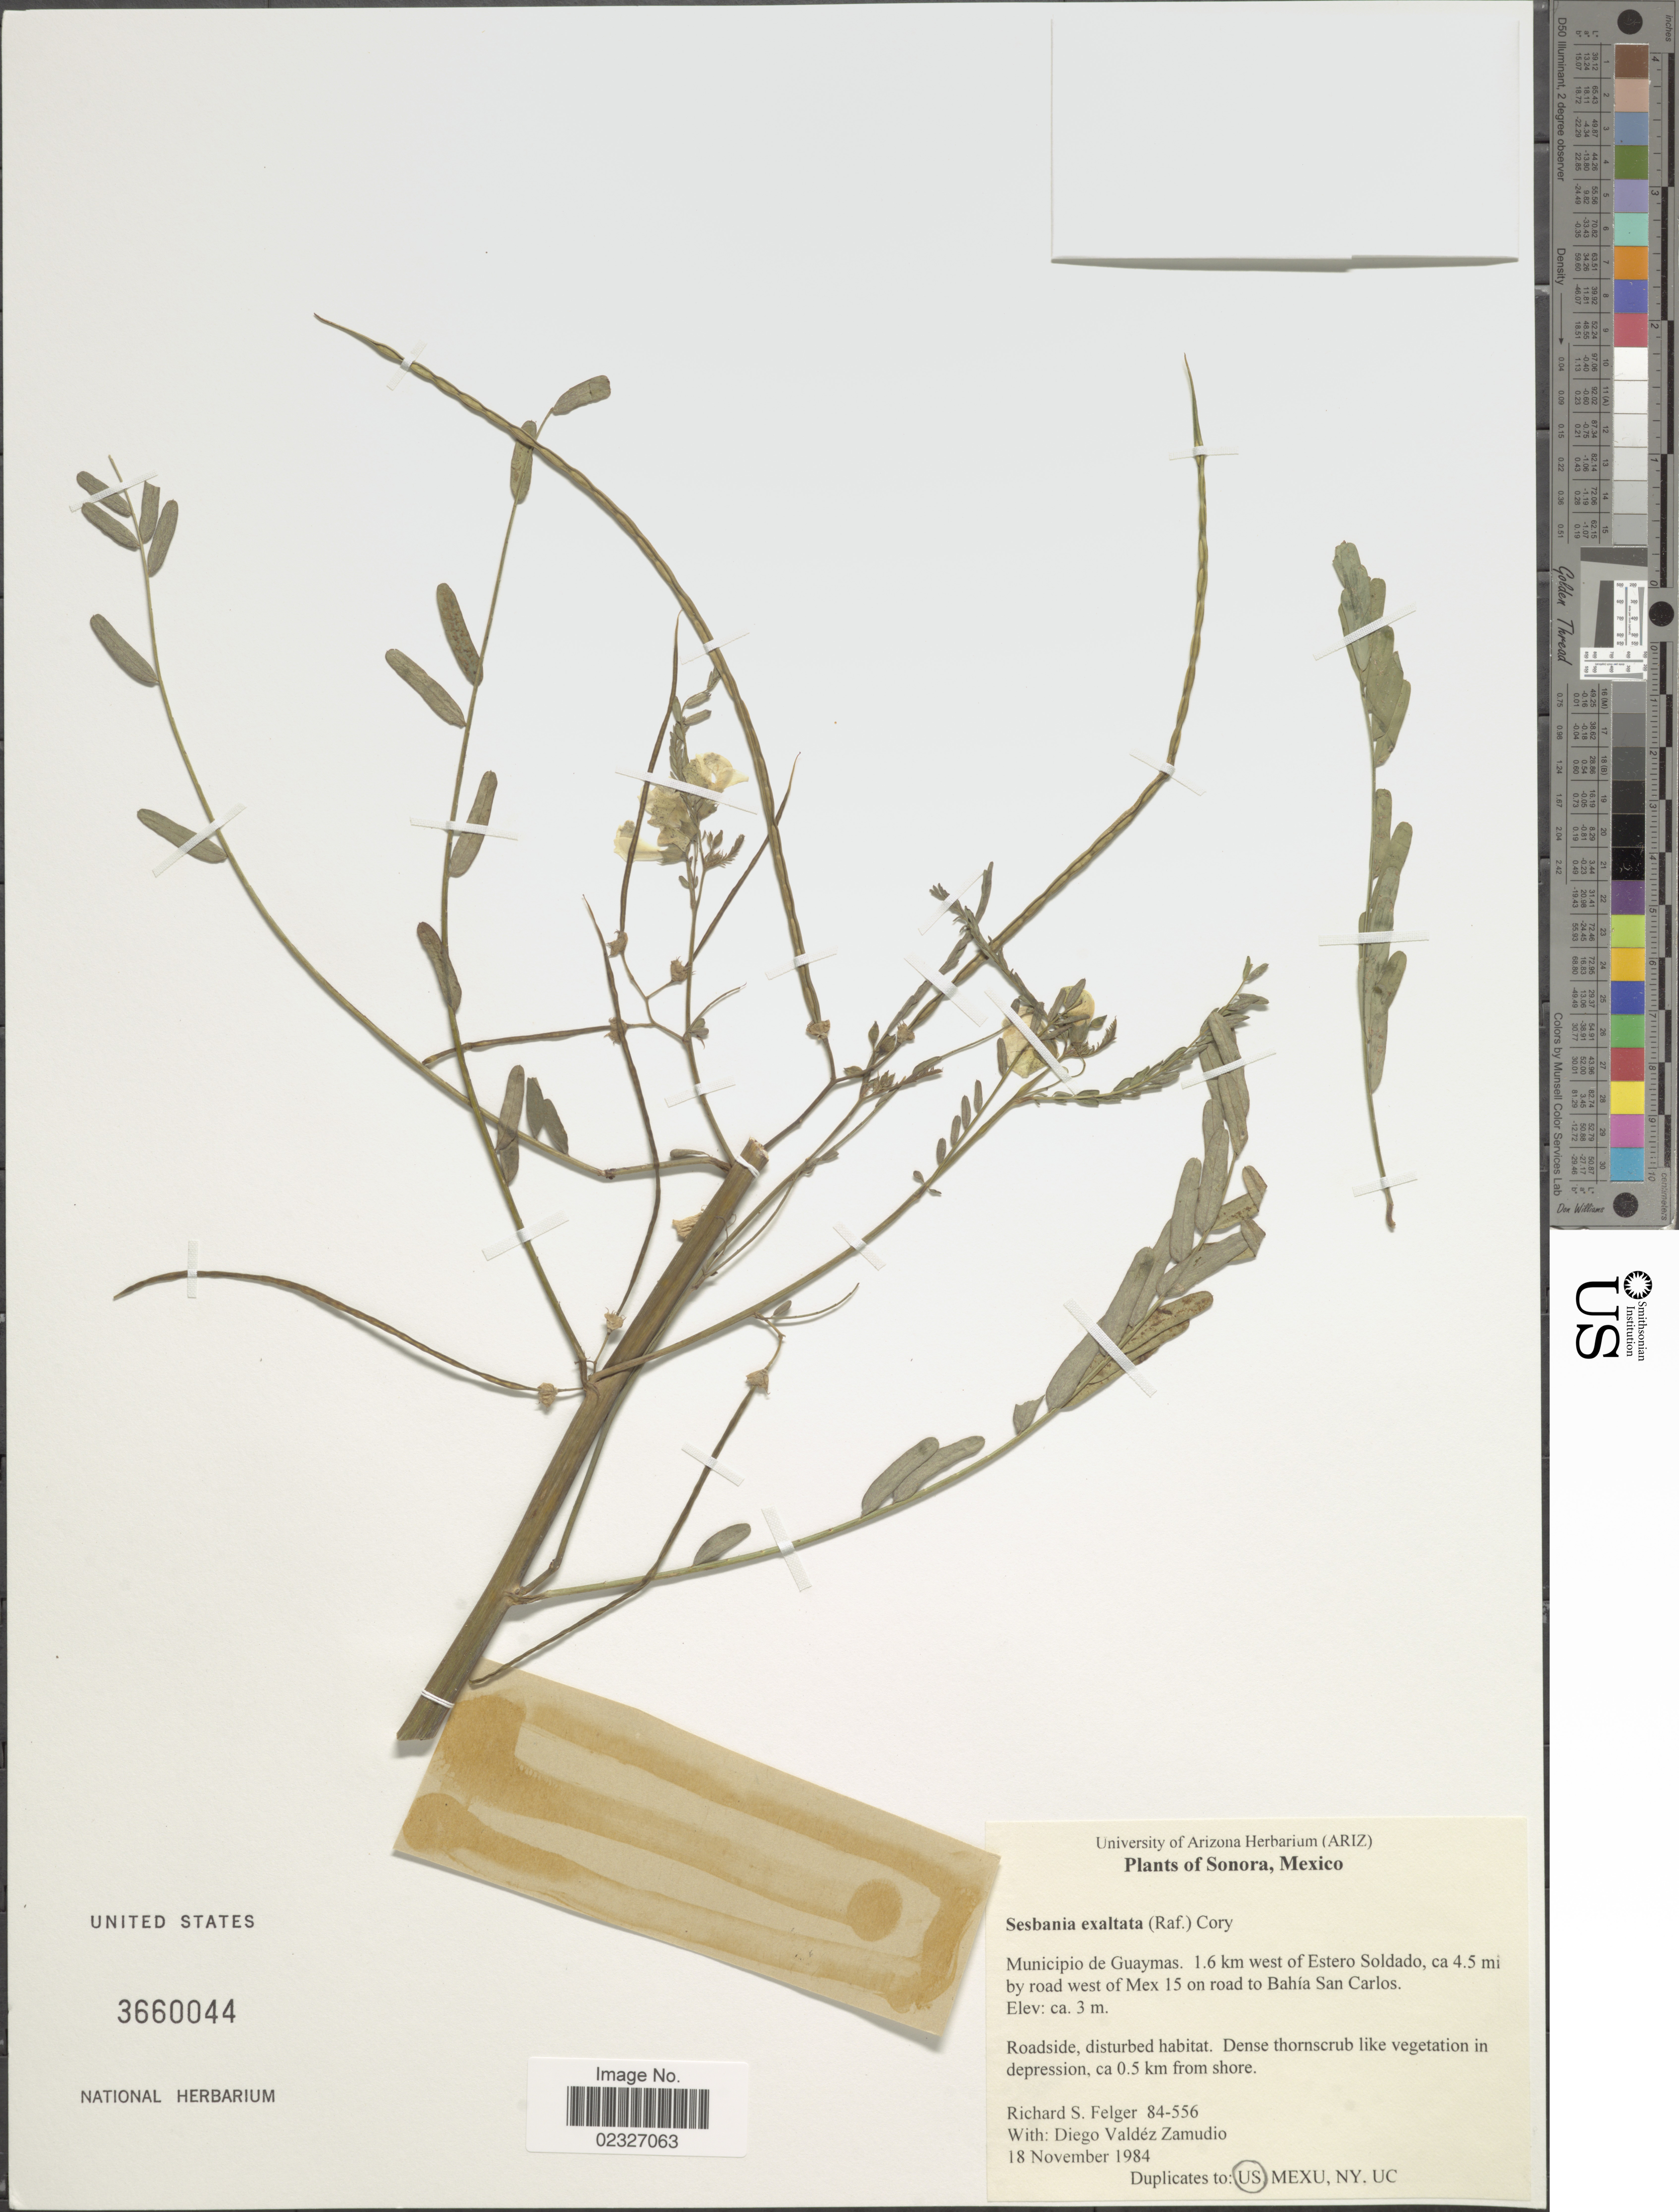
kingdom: Plantae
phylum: Tracheophyta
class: Magnoliopsida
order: Fabales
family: Fabaceae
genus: Sesbania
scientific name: Sesbania exaltata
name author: (Raf.) Cory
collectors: R. S. Felger & D. Valdez-Zamudio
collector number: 84-556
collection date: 1984-11-18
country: Mexico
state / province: Sonora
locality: Municipio de Guaymas. 1.6 km west of Estero Soldado, ca 4.5 mi by road west of Mex 15 on road to Bahía San Carlos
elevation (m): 3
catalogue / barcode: US 3660044